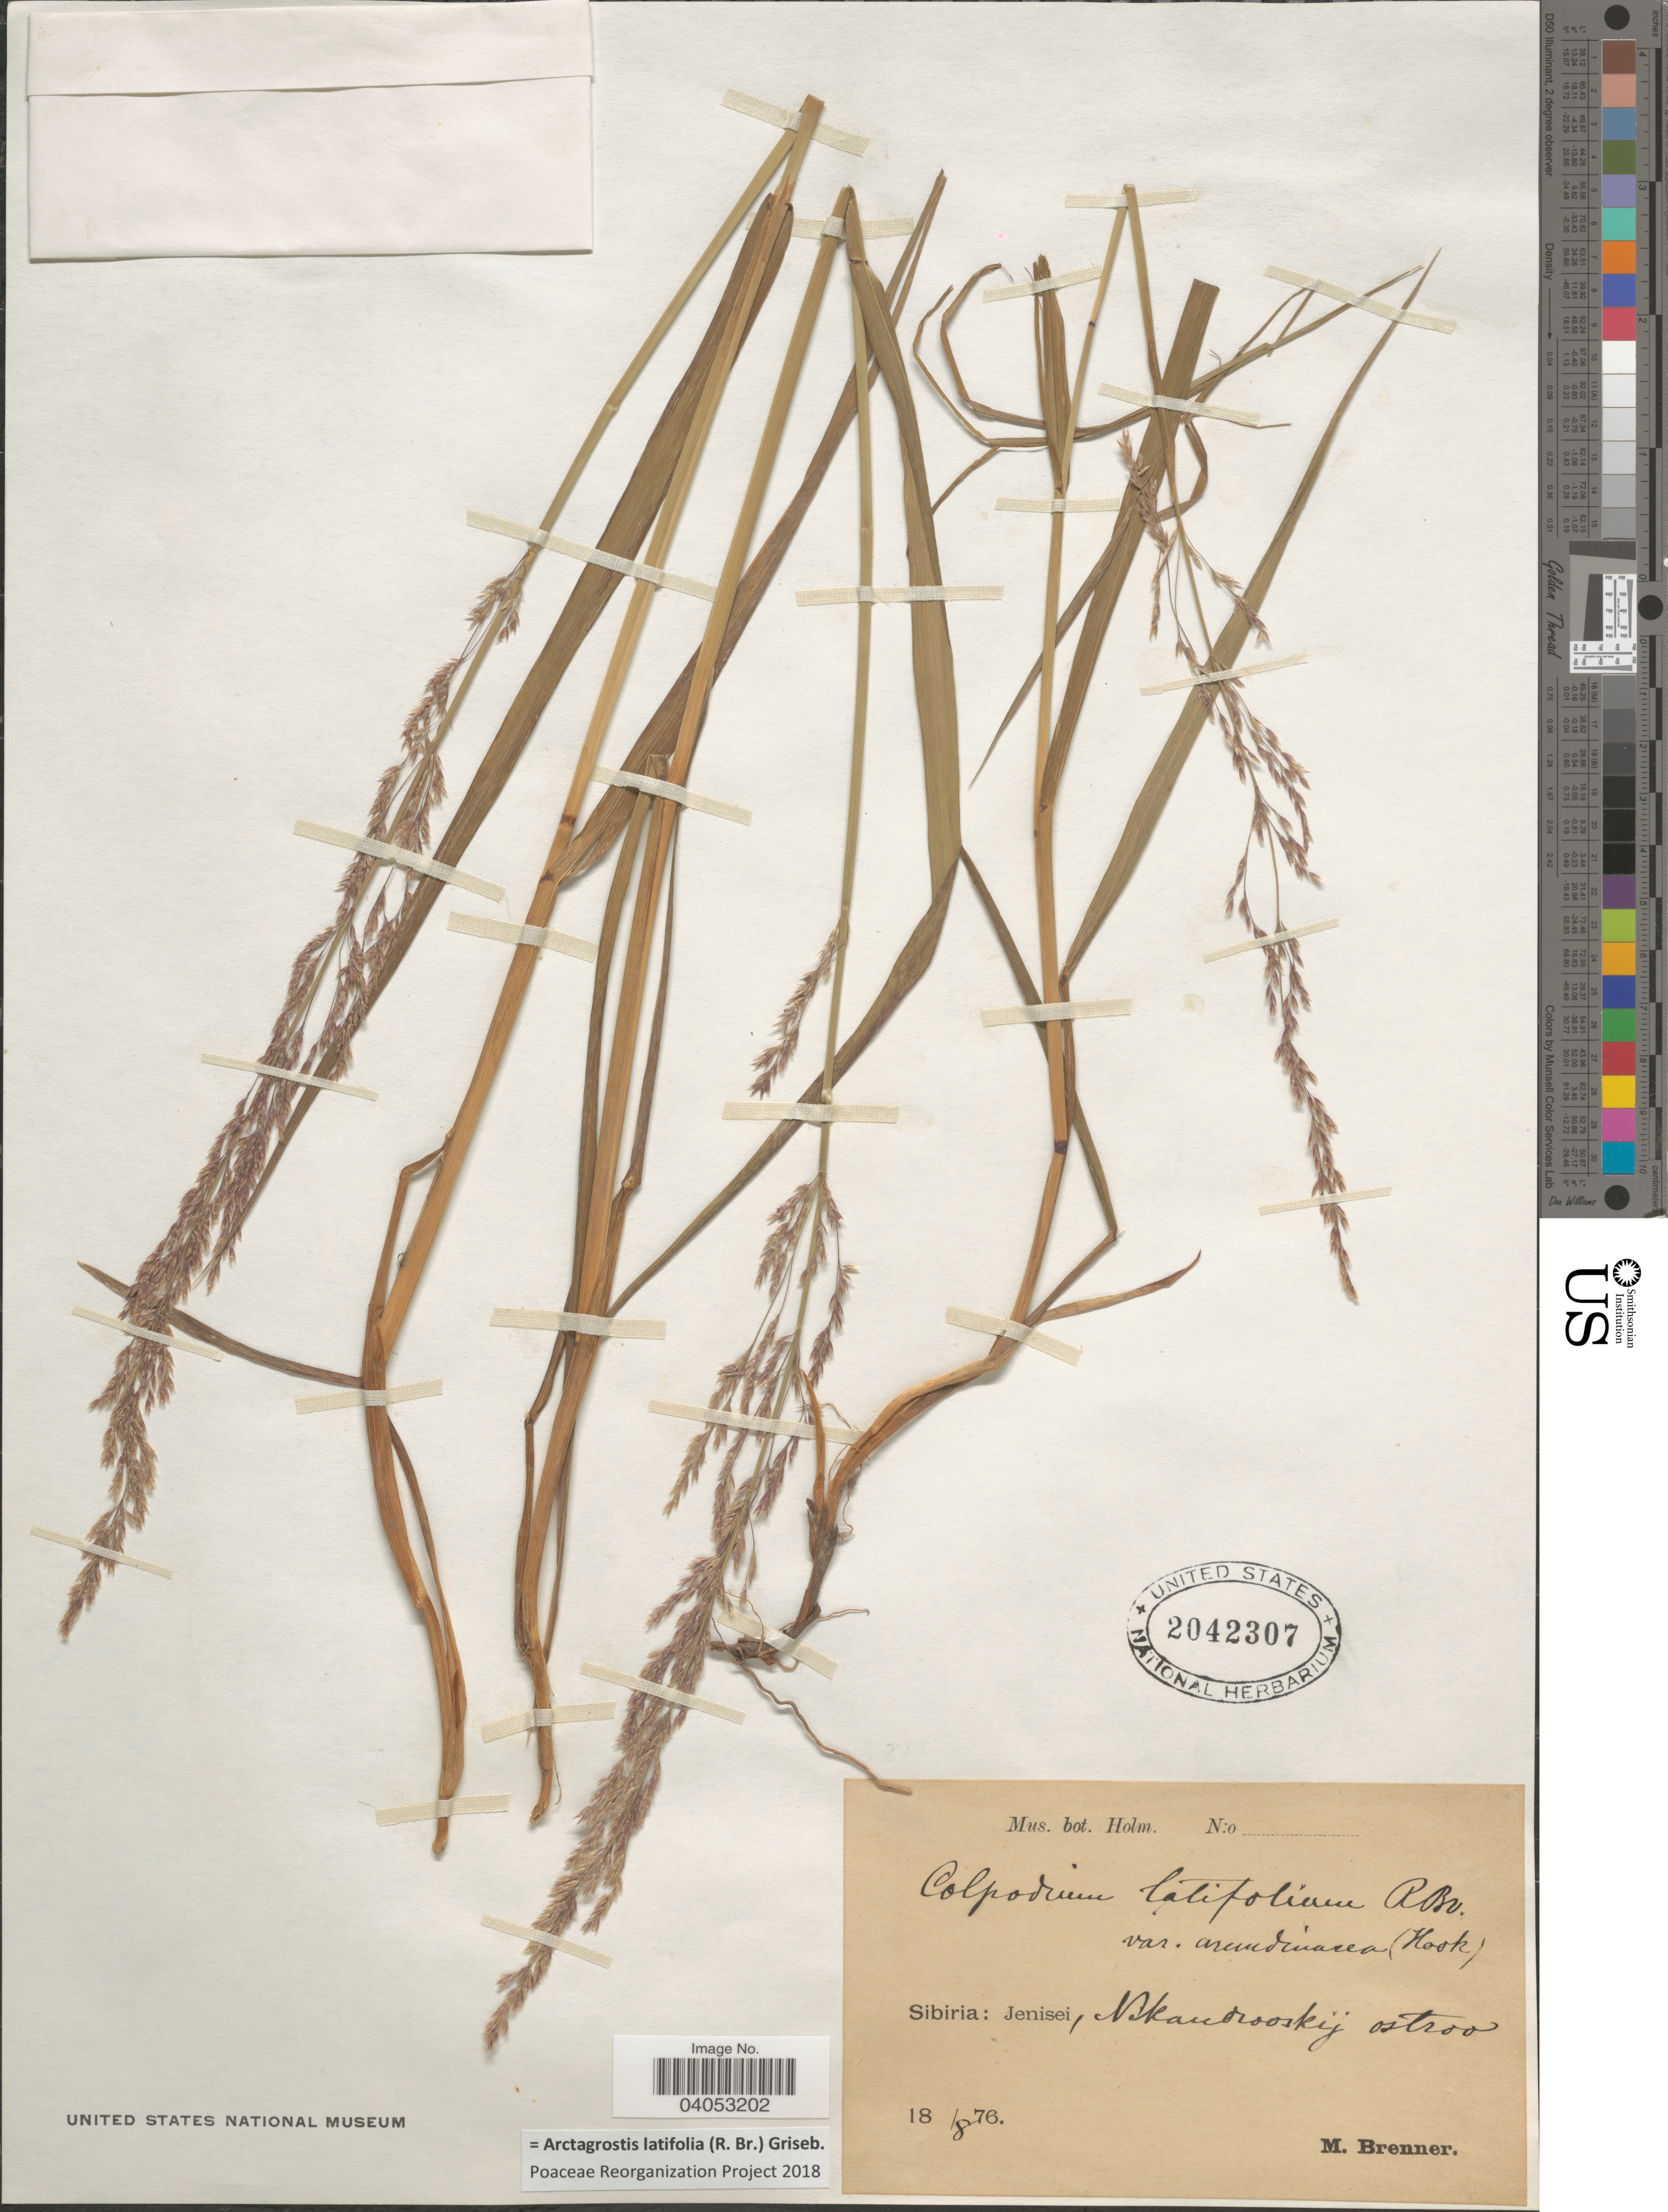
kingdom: Plantae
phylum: Tracheophyta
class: Liliopsida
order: Poales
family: Poaceae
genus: Arctagrostis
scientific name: Arctagrostis latifolia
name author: (R. Br.) Griseb.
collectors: M. Brenner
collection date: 1876-08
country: Russian Federation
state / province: Krasnoyarsk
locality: Sibiria: Jenisei, Nikandrovskij ostrov.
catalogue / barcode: US 2042307